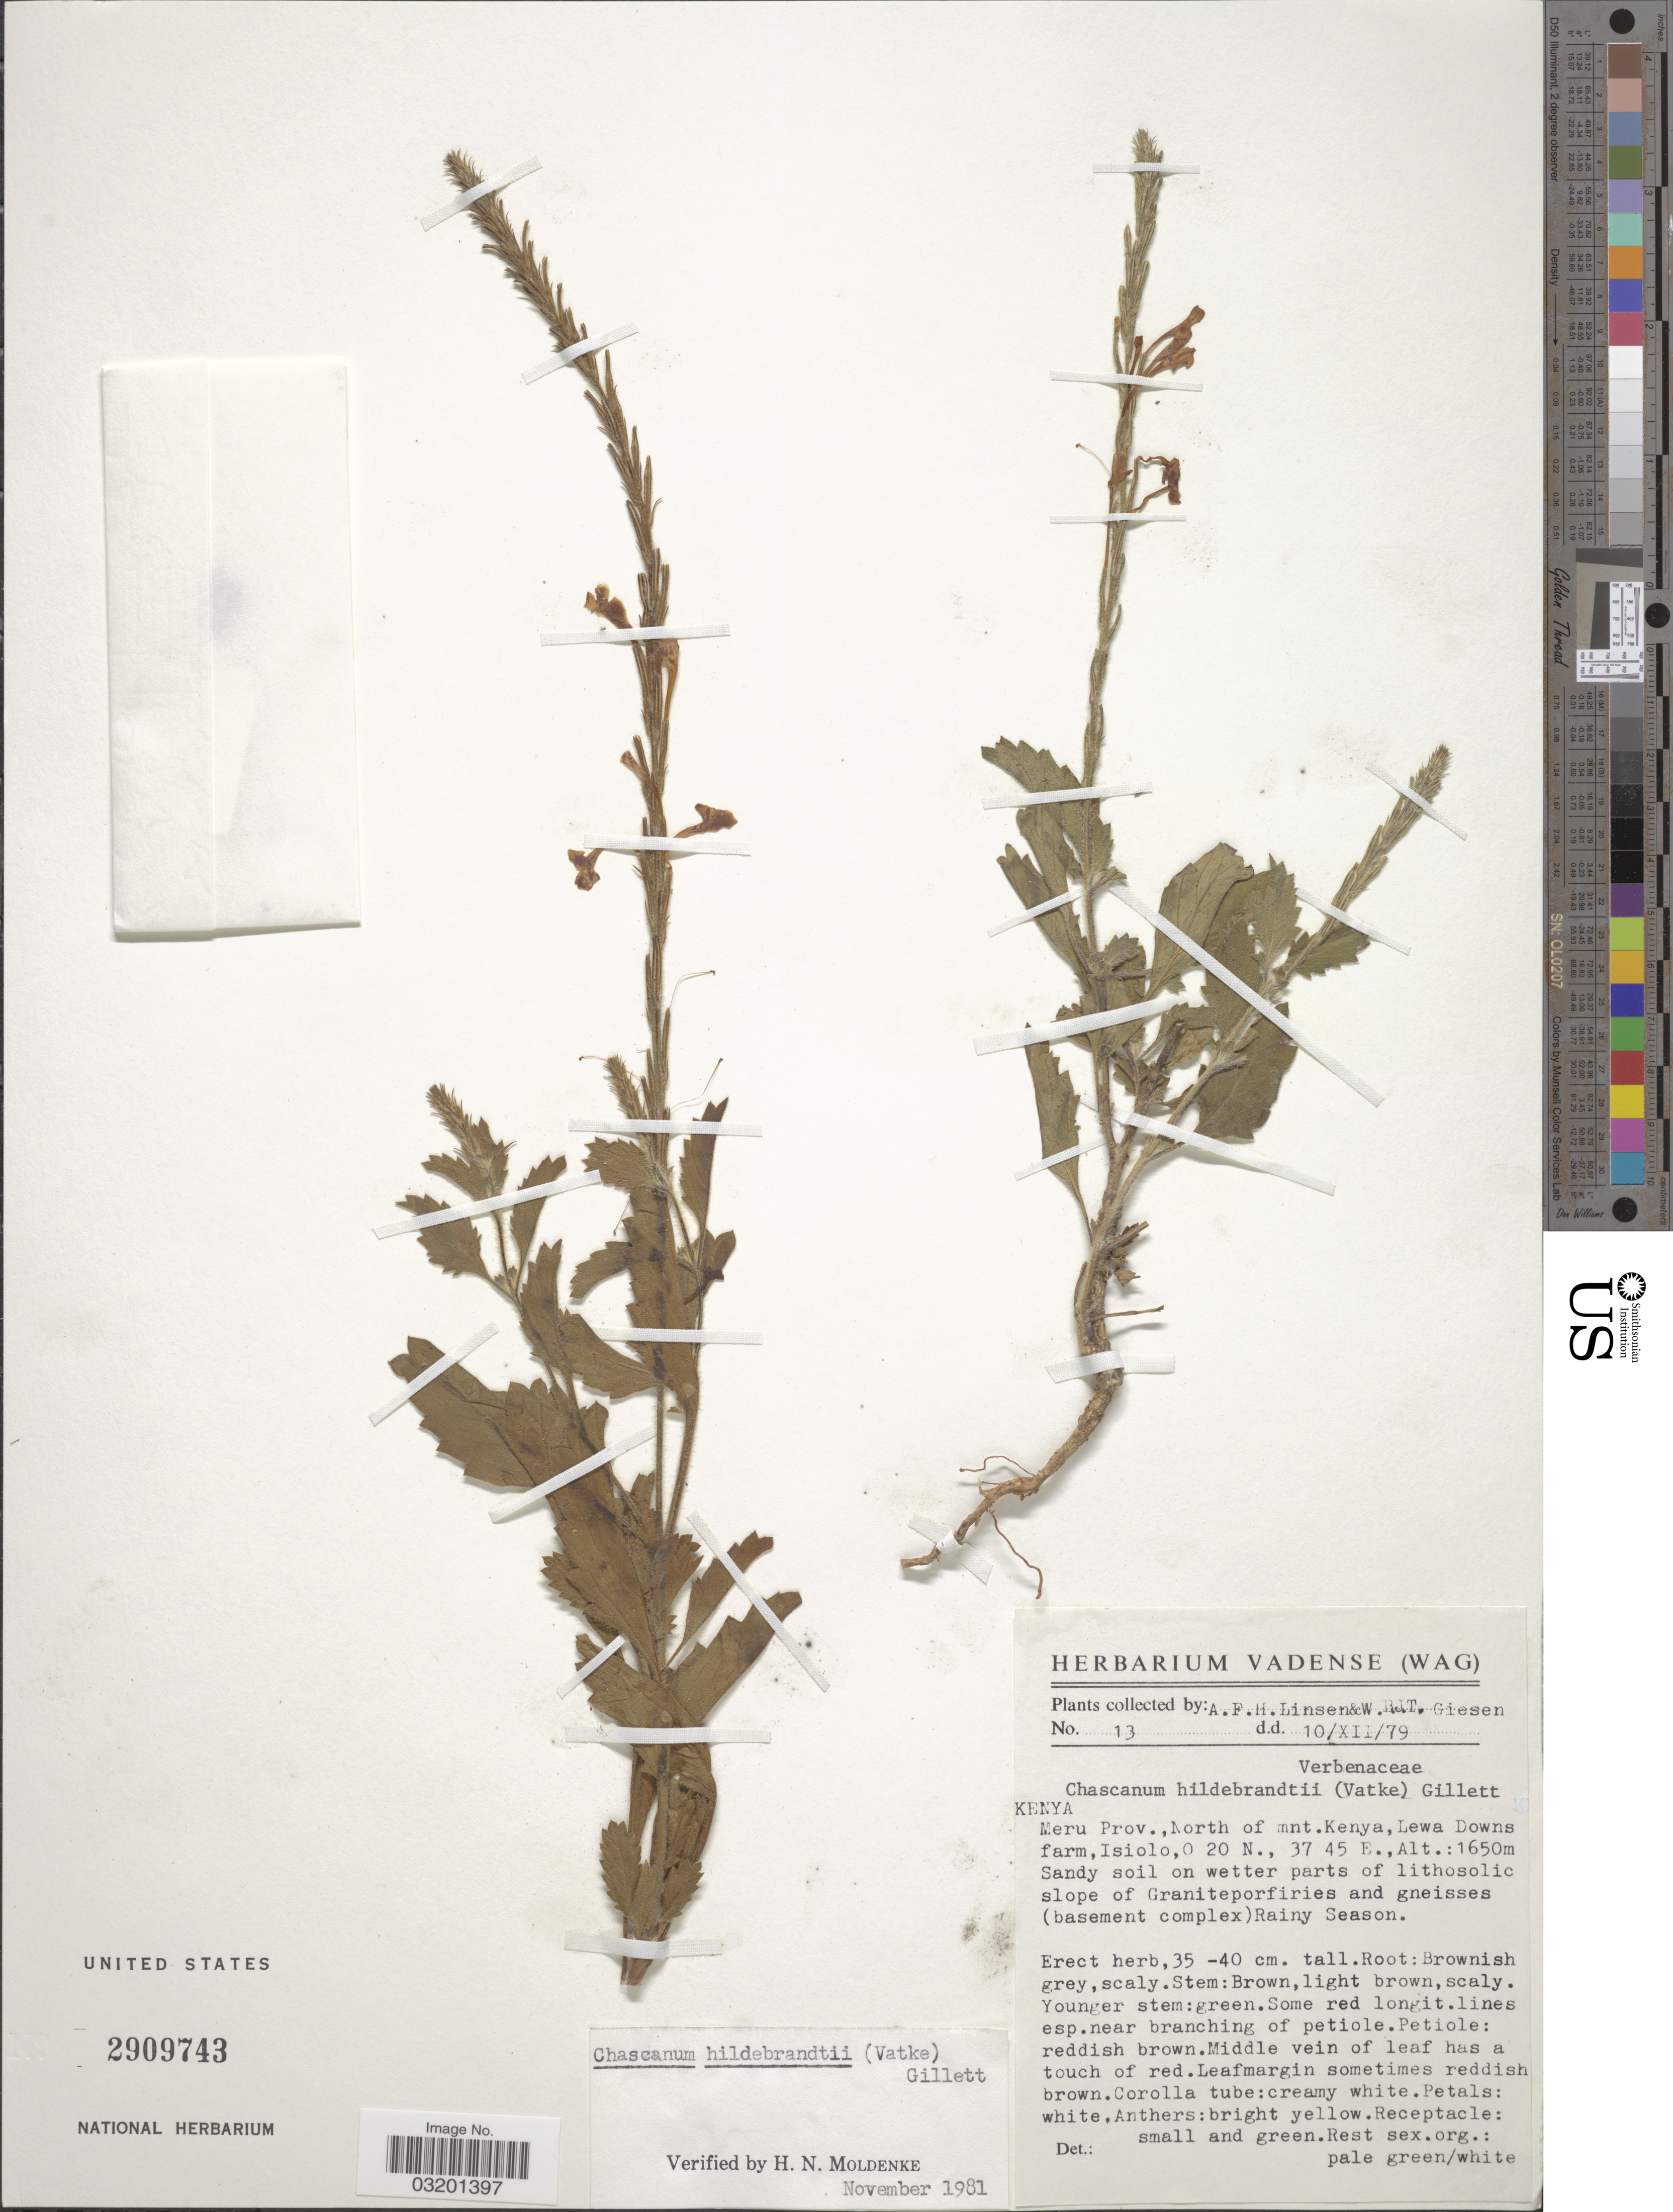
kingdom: Plantae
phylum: Tracheophyta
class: Magnoliopsida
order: Lamiales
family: Verbenaceae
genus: Chascanum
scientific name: Chascanum hildebrandtii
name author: (Vatke) J.B. Gillett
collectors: A. Linsen & W. Giesen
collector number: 13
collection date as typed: Transcribed d/m/y: 10/12/79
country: Kenya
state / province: Meru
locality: North of mnt. Kenya, Lewa Downs farm, Isiolo.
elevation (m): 1650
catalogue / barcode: US 2909743